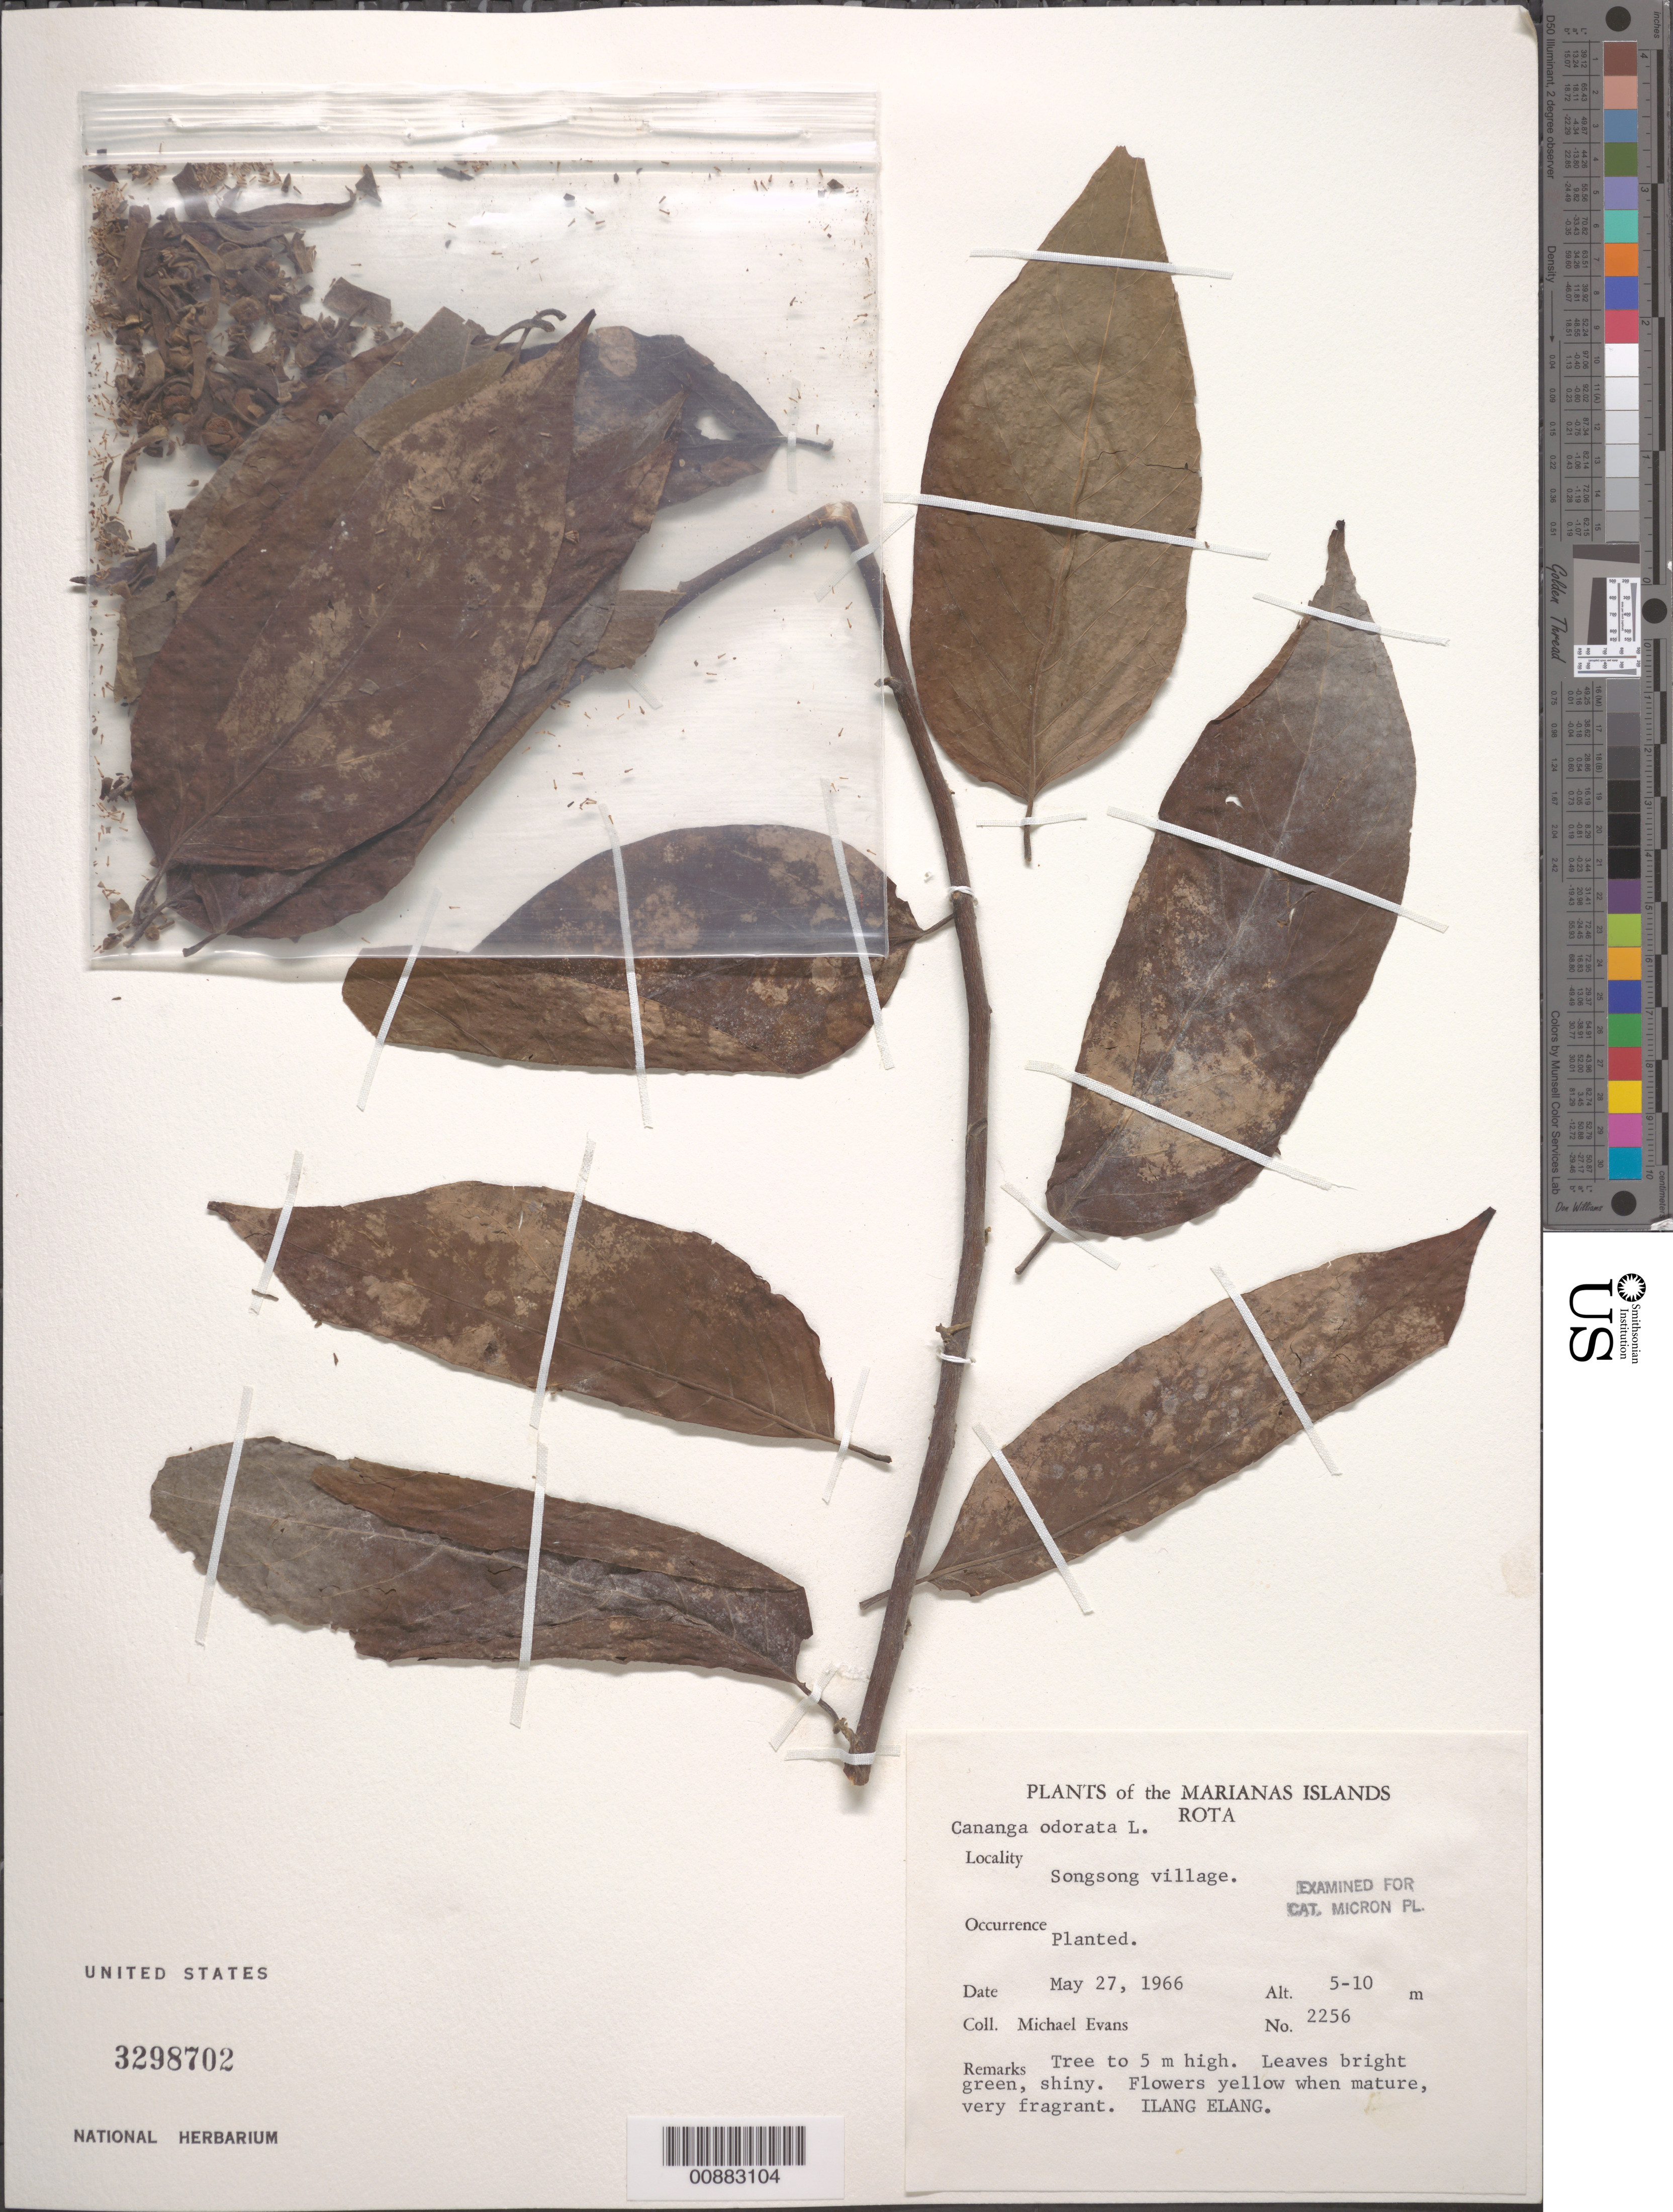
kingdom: Plantae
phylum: Tracheophyta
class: Magnoliopsida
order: Magnoliales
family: Annonaceae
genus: Cananga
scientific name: Cananga odorata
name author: (Lam.) Hook. f. & Thomson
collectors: M. Evans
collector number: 2256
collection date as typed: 27 May 1966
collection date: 1966-05-27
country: Northern Mariana Islands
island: Rota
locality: Songsong Village.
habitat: planted.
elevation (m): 5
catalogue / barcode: US 3298702